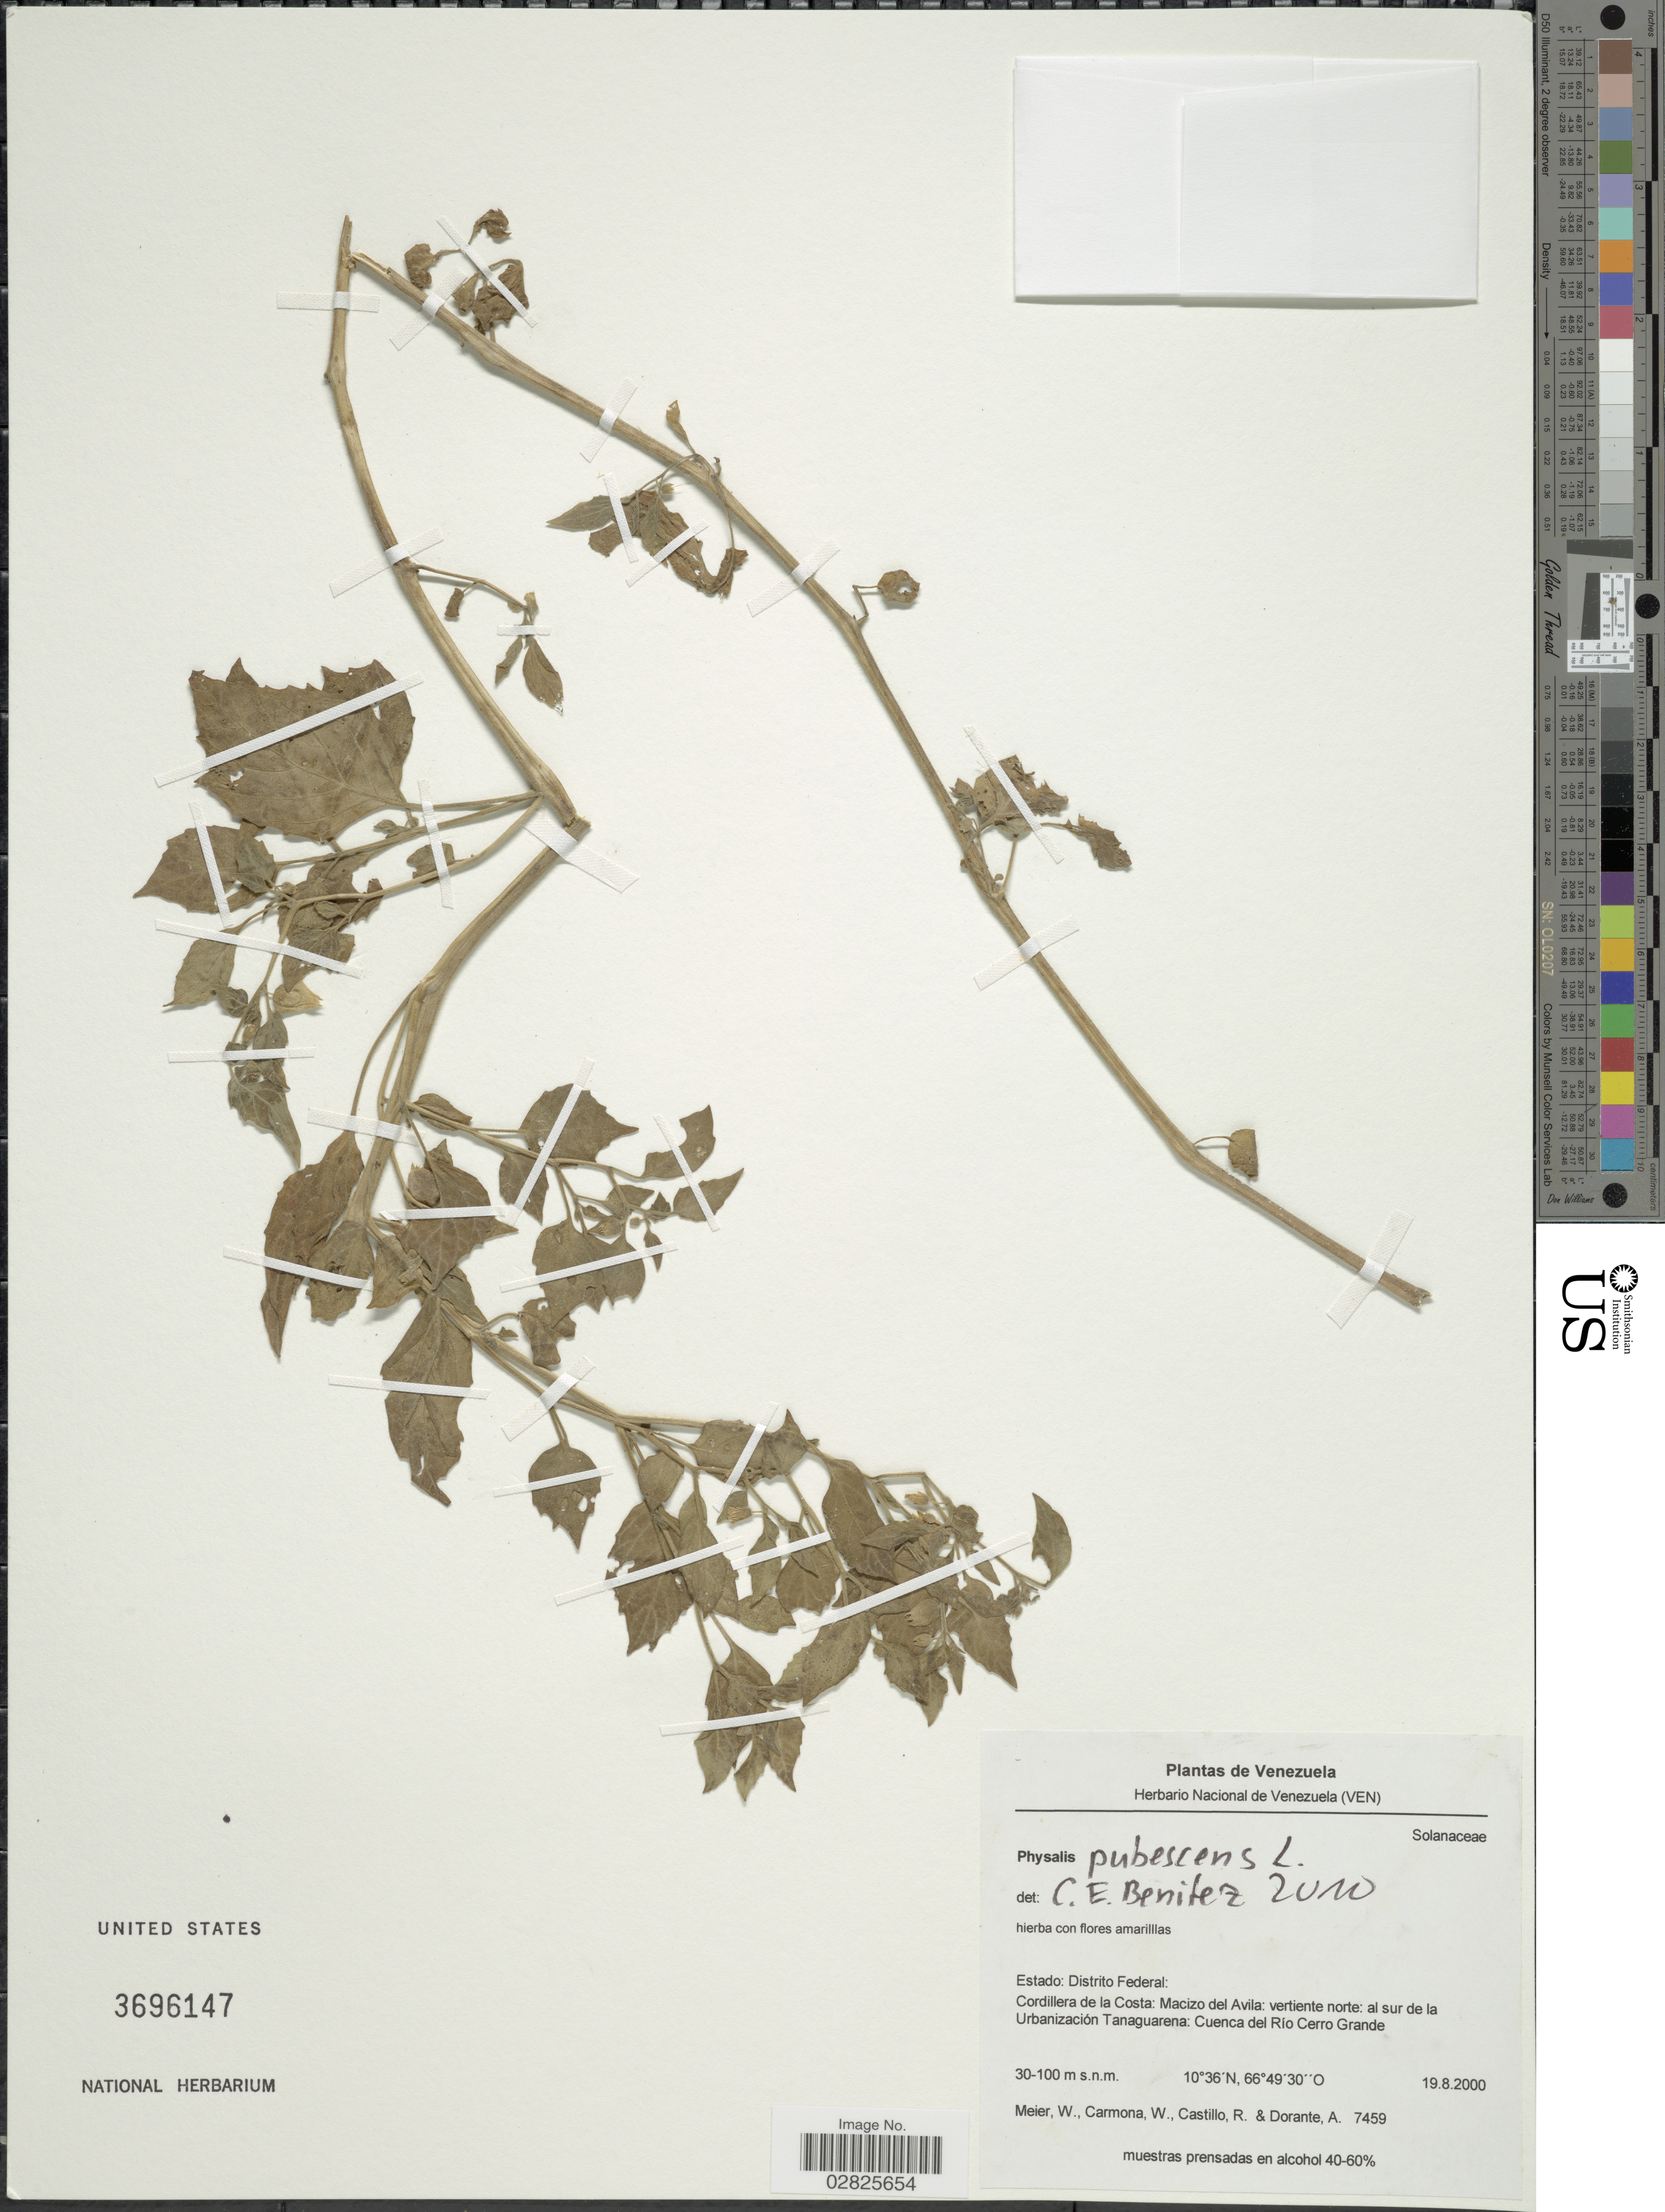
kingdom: Plantae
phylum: Tracheophyta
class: Magnoliopsida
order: Solanales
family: Solanaceae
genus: Physalis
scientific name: Physalis pubescens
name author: L.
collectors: W. Meier, W. Carmona, R. Castillo & A. Dorante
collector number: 7459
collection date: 2000-08-19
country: Venezuela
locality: Estado: Distrito Federal: Cordillera de la Costa: Macizo del Avila: vertiente norte: al sur de la Urbanización Tanaguarena: Cuenca del Río Cerro Grande.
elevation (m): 30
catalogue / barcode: US 3696147